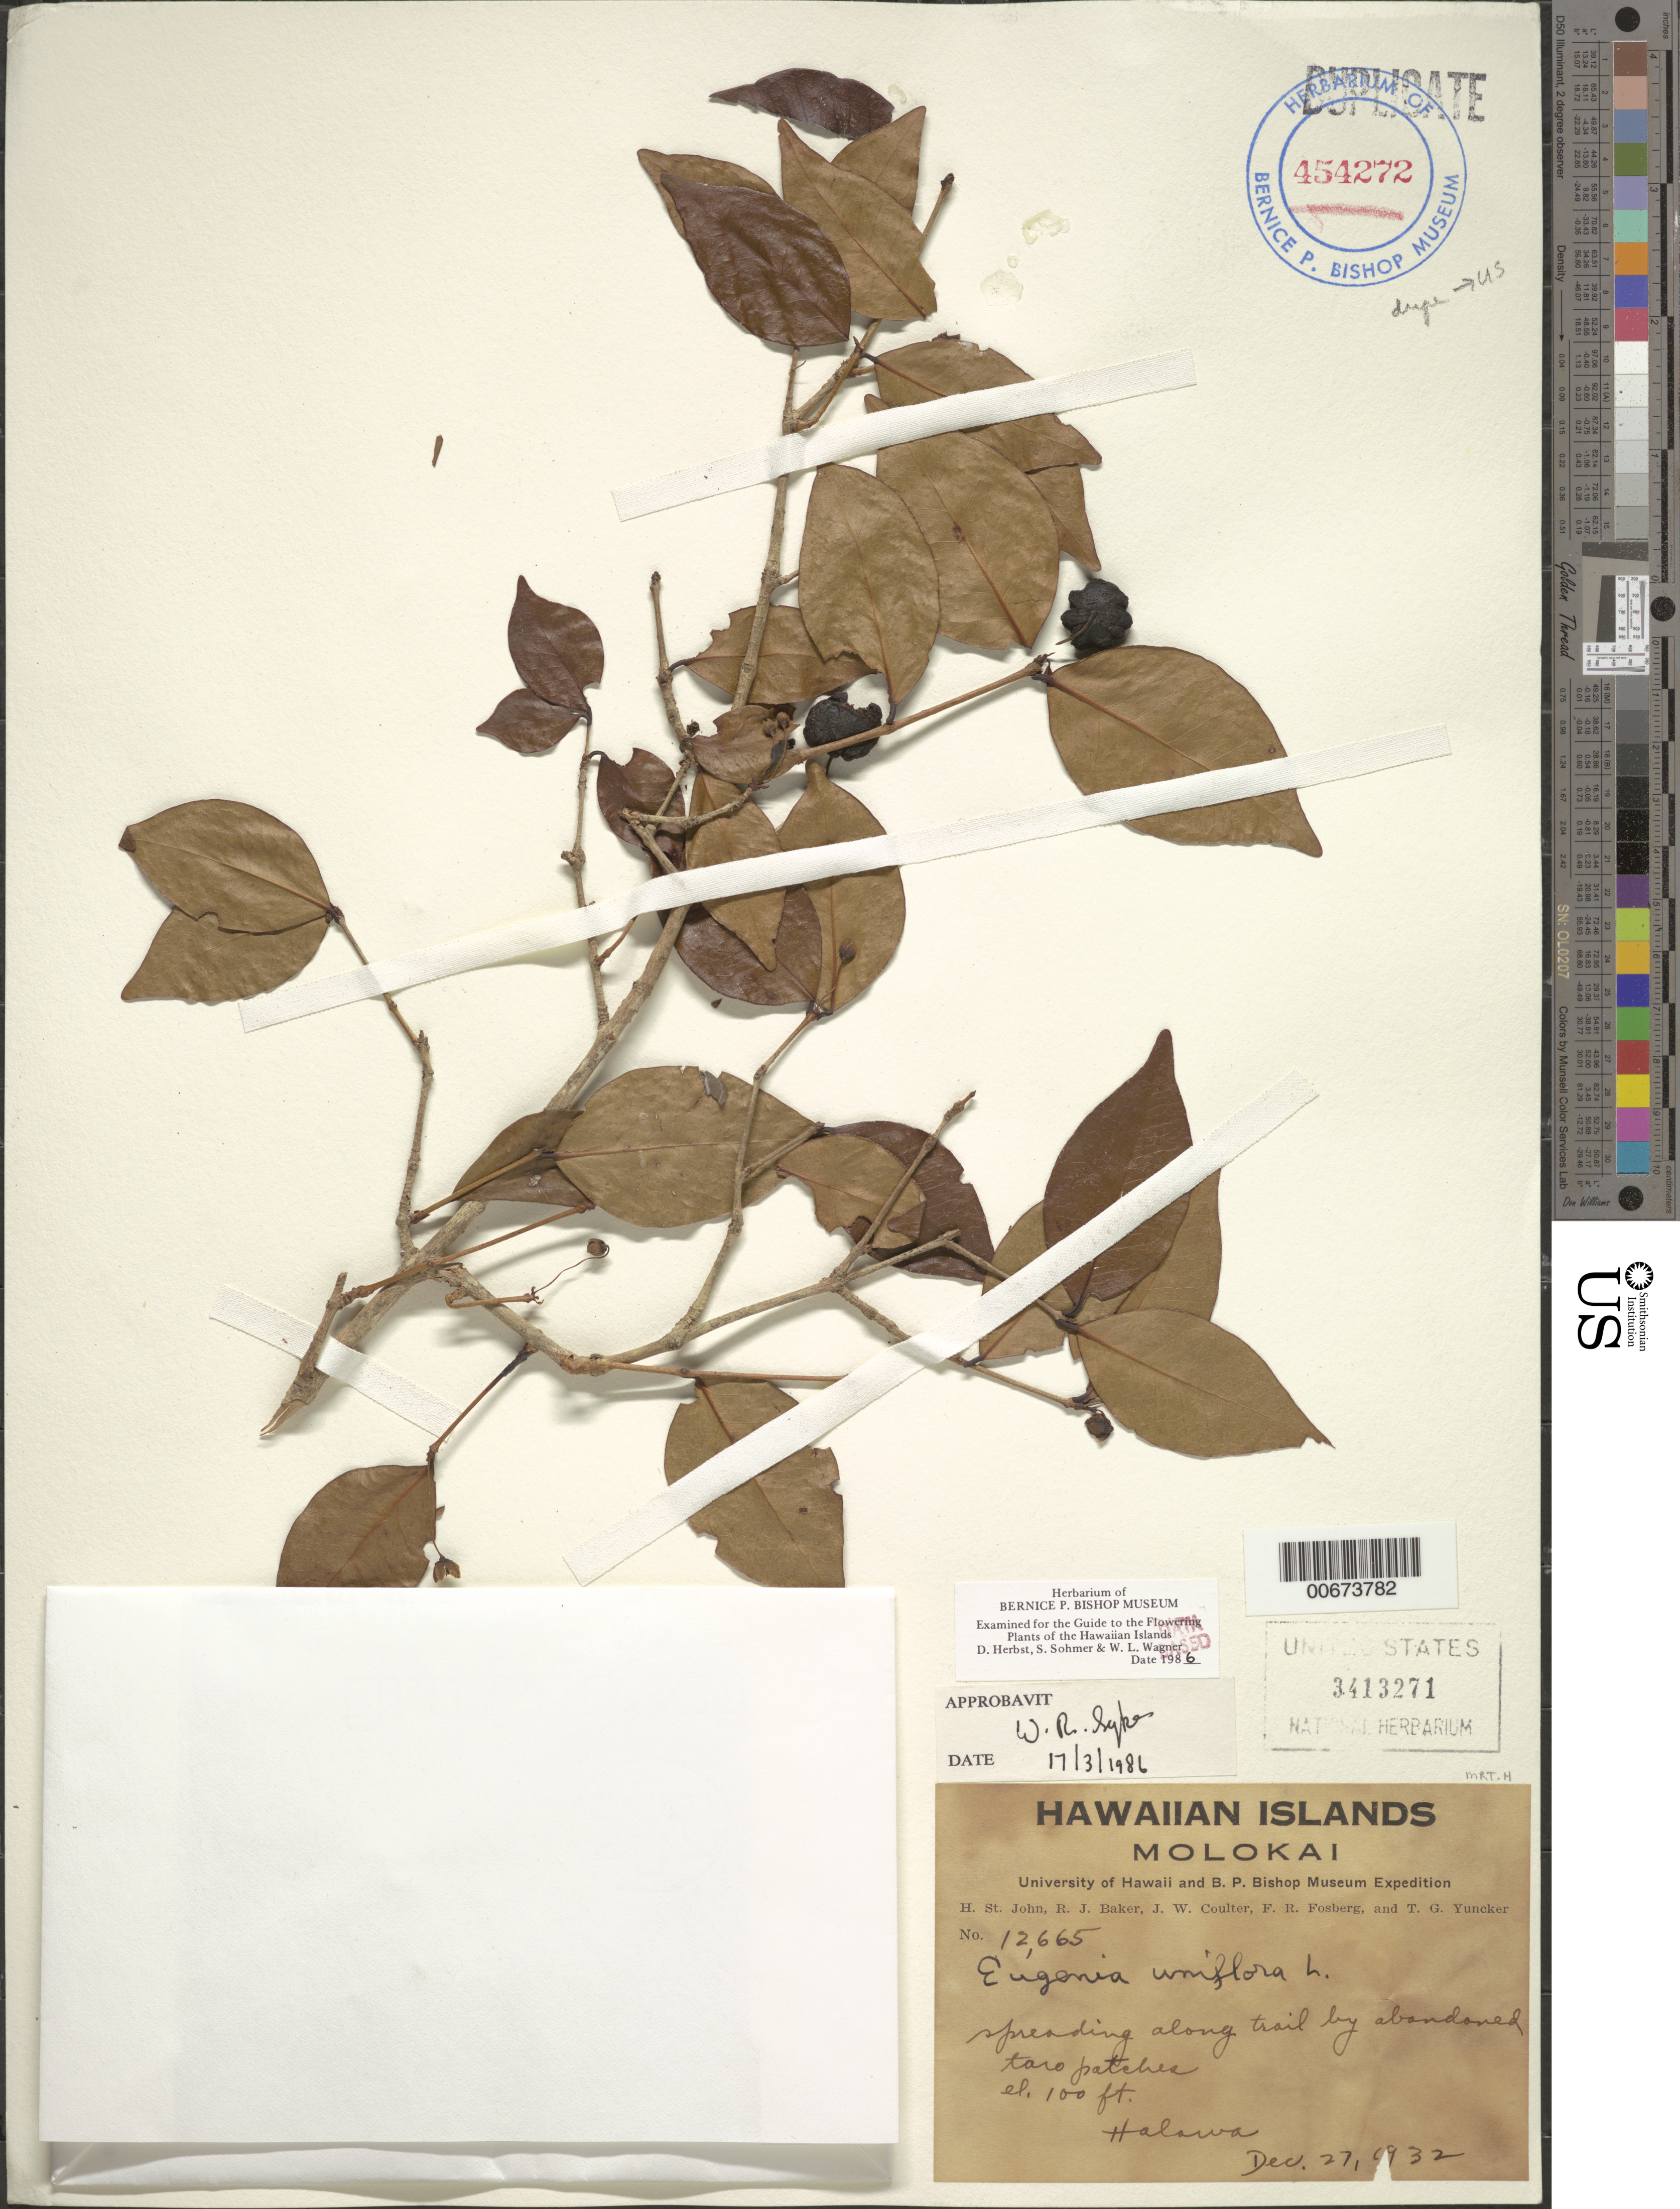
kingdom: Plantae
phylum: Tracheophyta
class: Magnoliopsida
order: Myrtales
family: Myrtaceae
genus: Eugenia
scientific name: Eugenia uniflora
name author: L.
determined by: Sykes, William R.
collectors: H. St. John, R. J. Baker, J. W. Coulter, F. R. Fosberg & T. G. Yuncker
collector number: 12665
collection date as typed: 27 Dec 1932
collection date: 1932-12-27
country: United States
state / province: Hawaii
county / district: Maui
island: Moloka'i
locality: Halawa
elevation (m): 30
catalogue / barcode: US 3413271